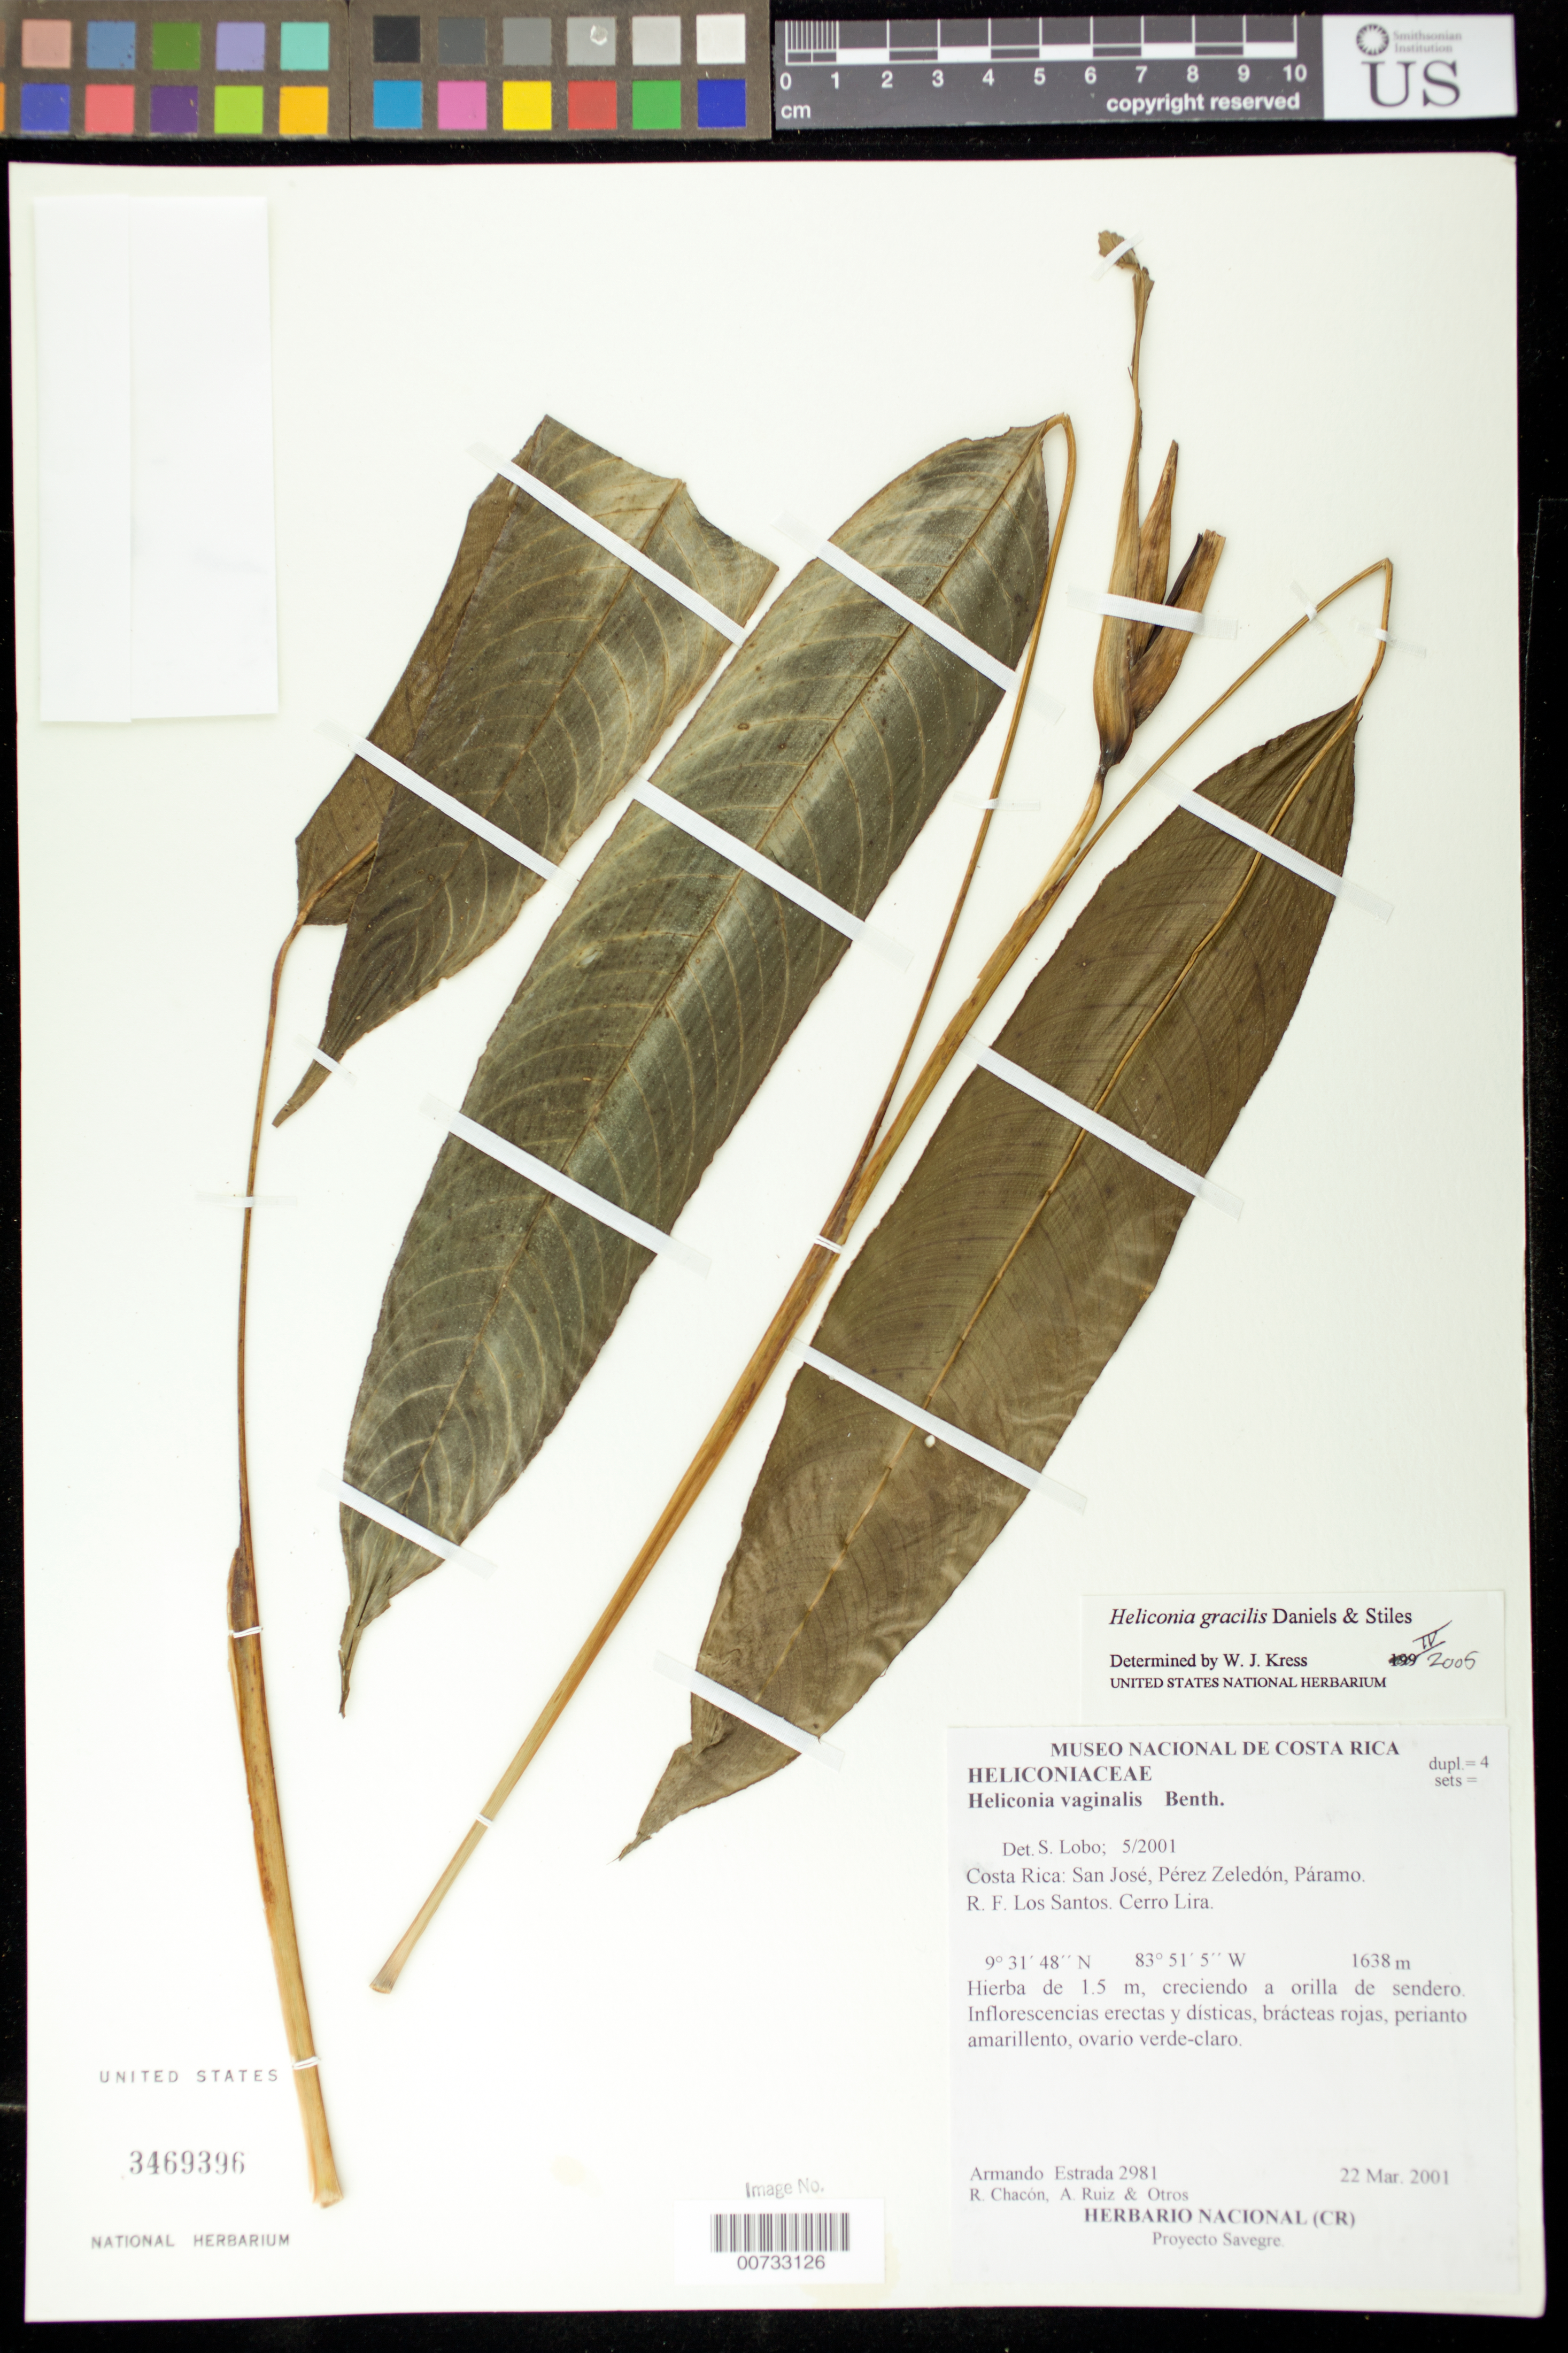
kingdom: Plantae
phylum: Tracheophyta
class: Liliopsida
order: Zingiberales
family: Heliconiaceae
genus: Heliconia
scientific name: Heliconia gracilis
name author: G.S. Daniels & F.G. Stiles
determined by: Kress, W. J., (US), Smithsonian Institution - National Museum of Natural History (UNITED STATES)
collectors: A. Estrada, R. Chacón & A. Ruiz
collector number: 2981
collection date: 2001-03-22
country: Costa Rica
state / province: San Jose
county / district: Perez Zeledon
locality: Paramo, R. F. Los Santos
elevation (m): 1638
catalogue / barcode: US 3469396